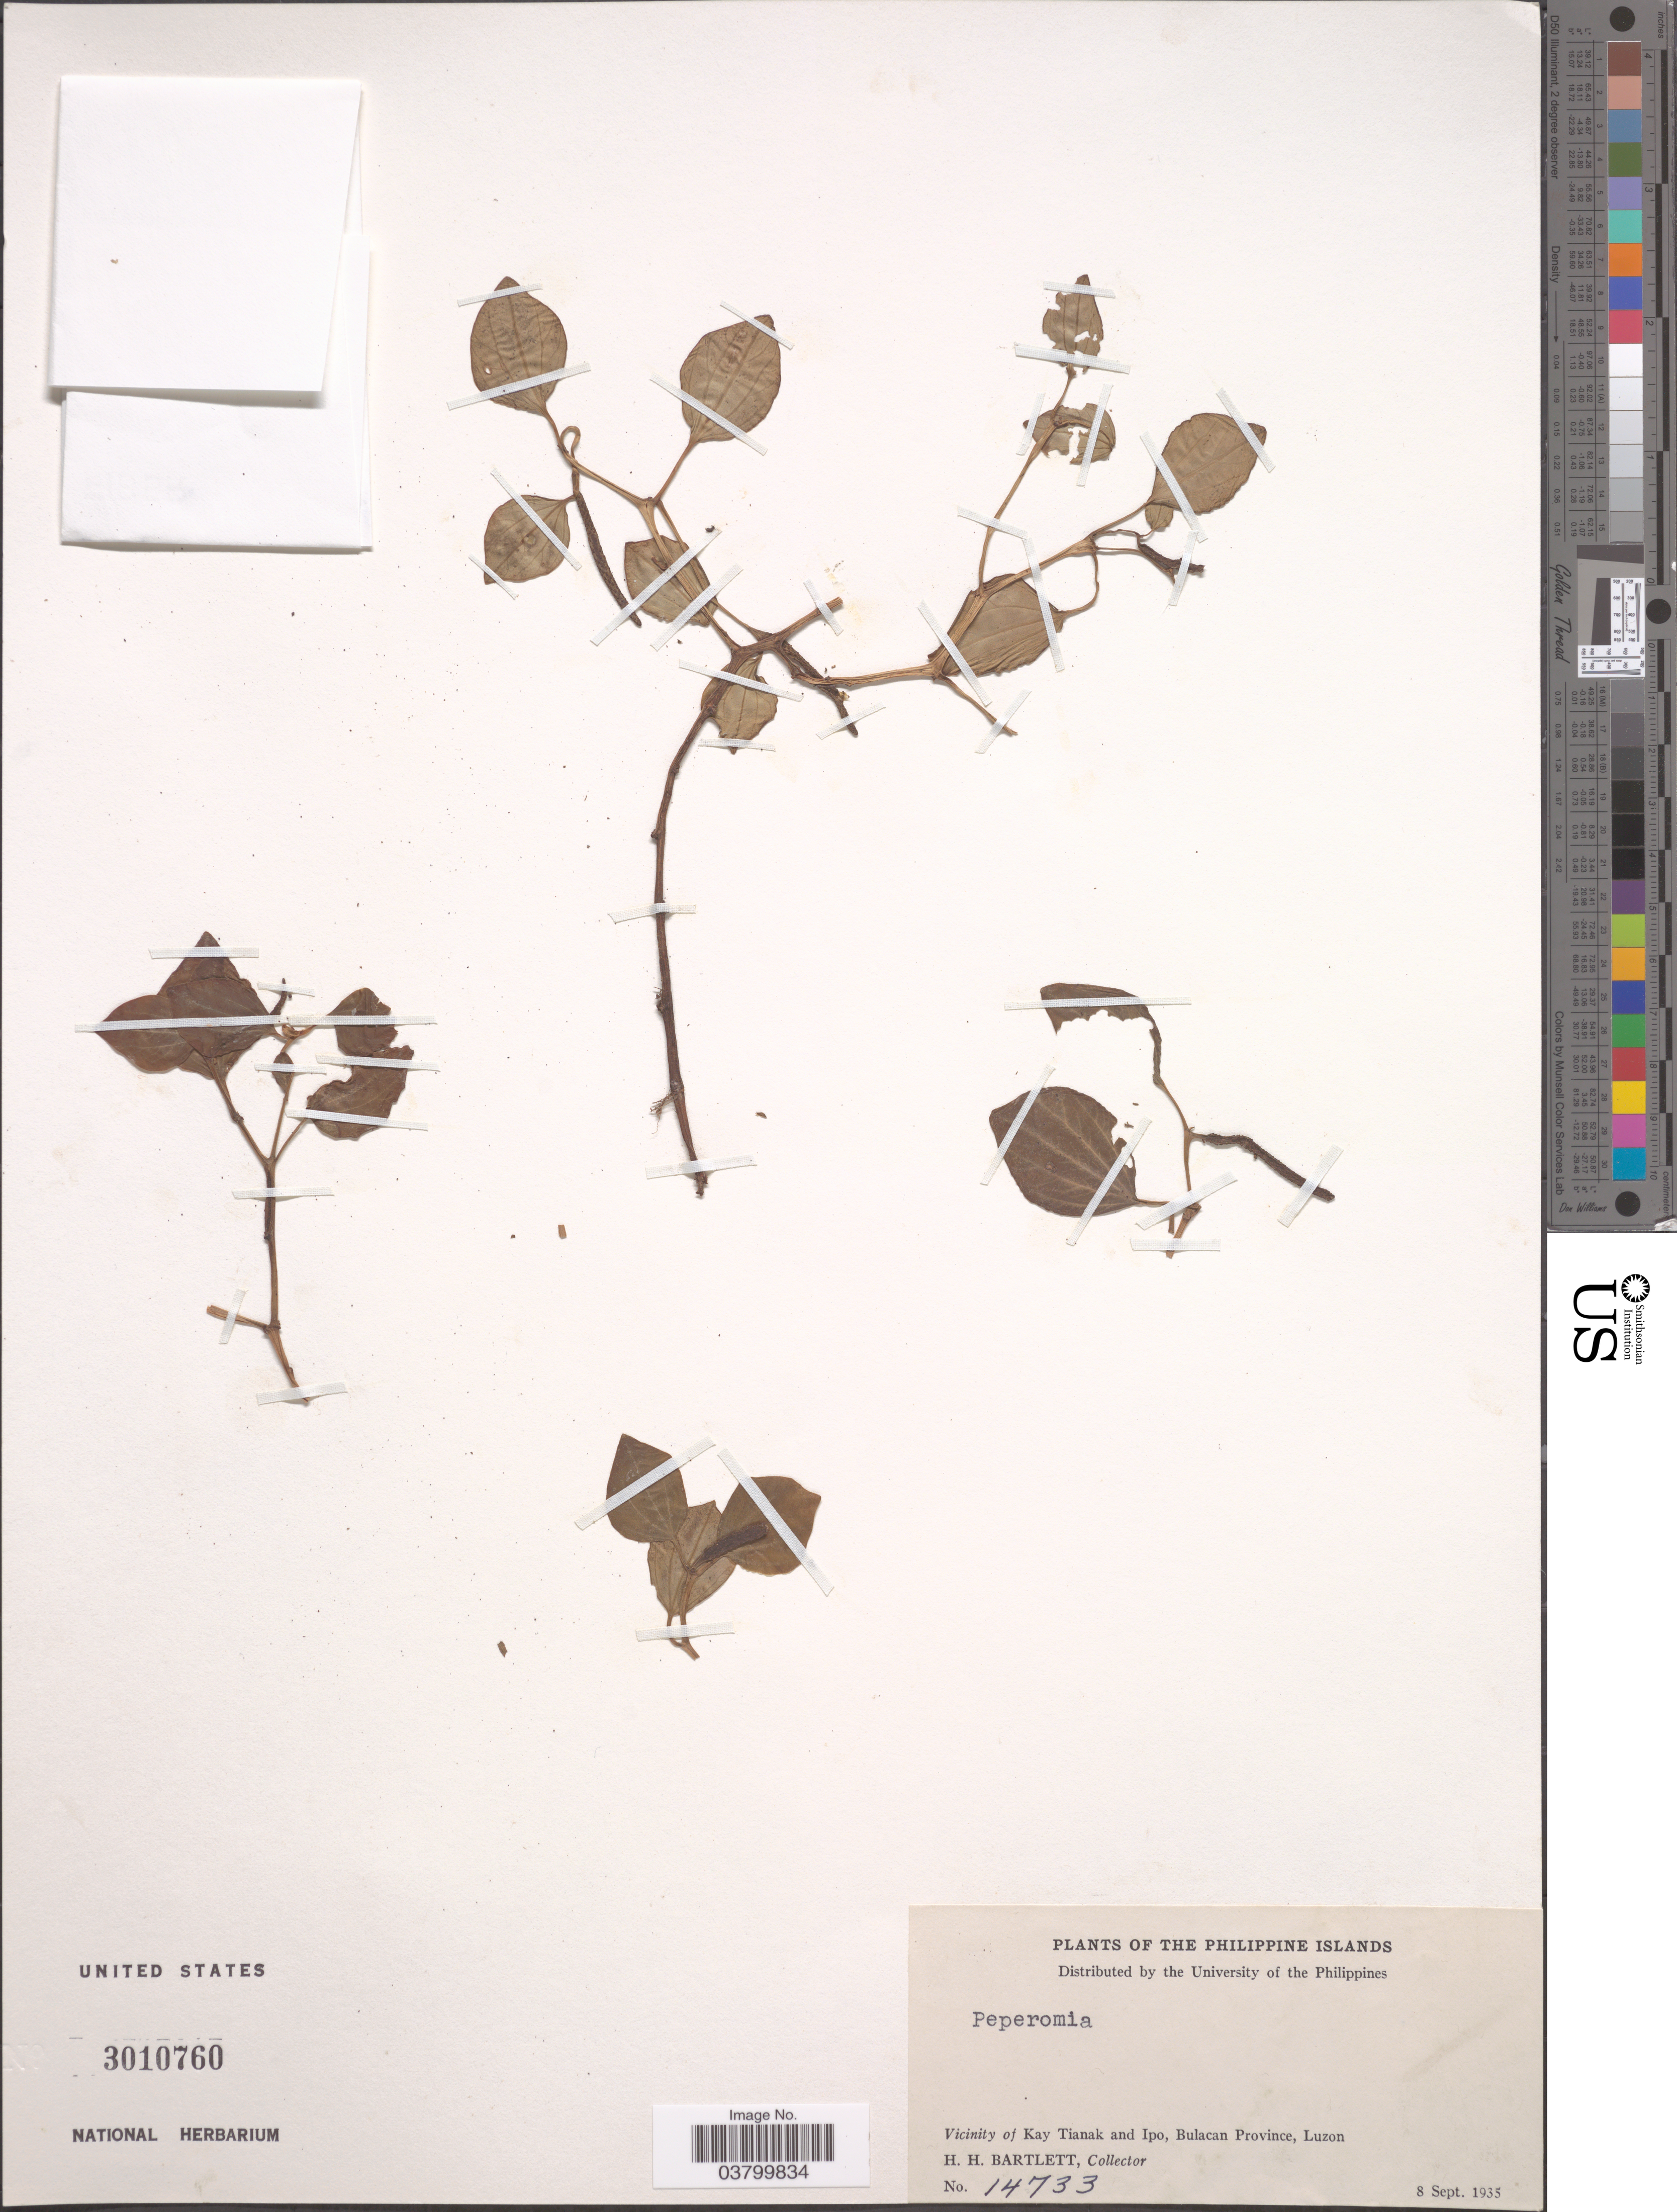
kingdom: Plantae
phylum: Tracheophyta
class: Magnoliopsida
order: Piperales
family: Piperaceae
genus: Peperomia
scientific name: Peperomia sp.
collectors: H. H. Bartlett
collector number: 14733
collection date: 1935-09-08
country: Philippines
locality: Vicinity of Kay Tianak and Ipo, Bulacan Province, Luzon.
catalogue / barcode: US 3010760